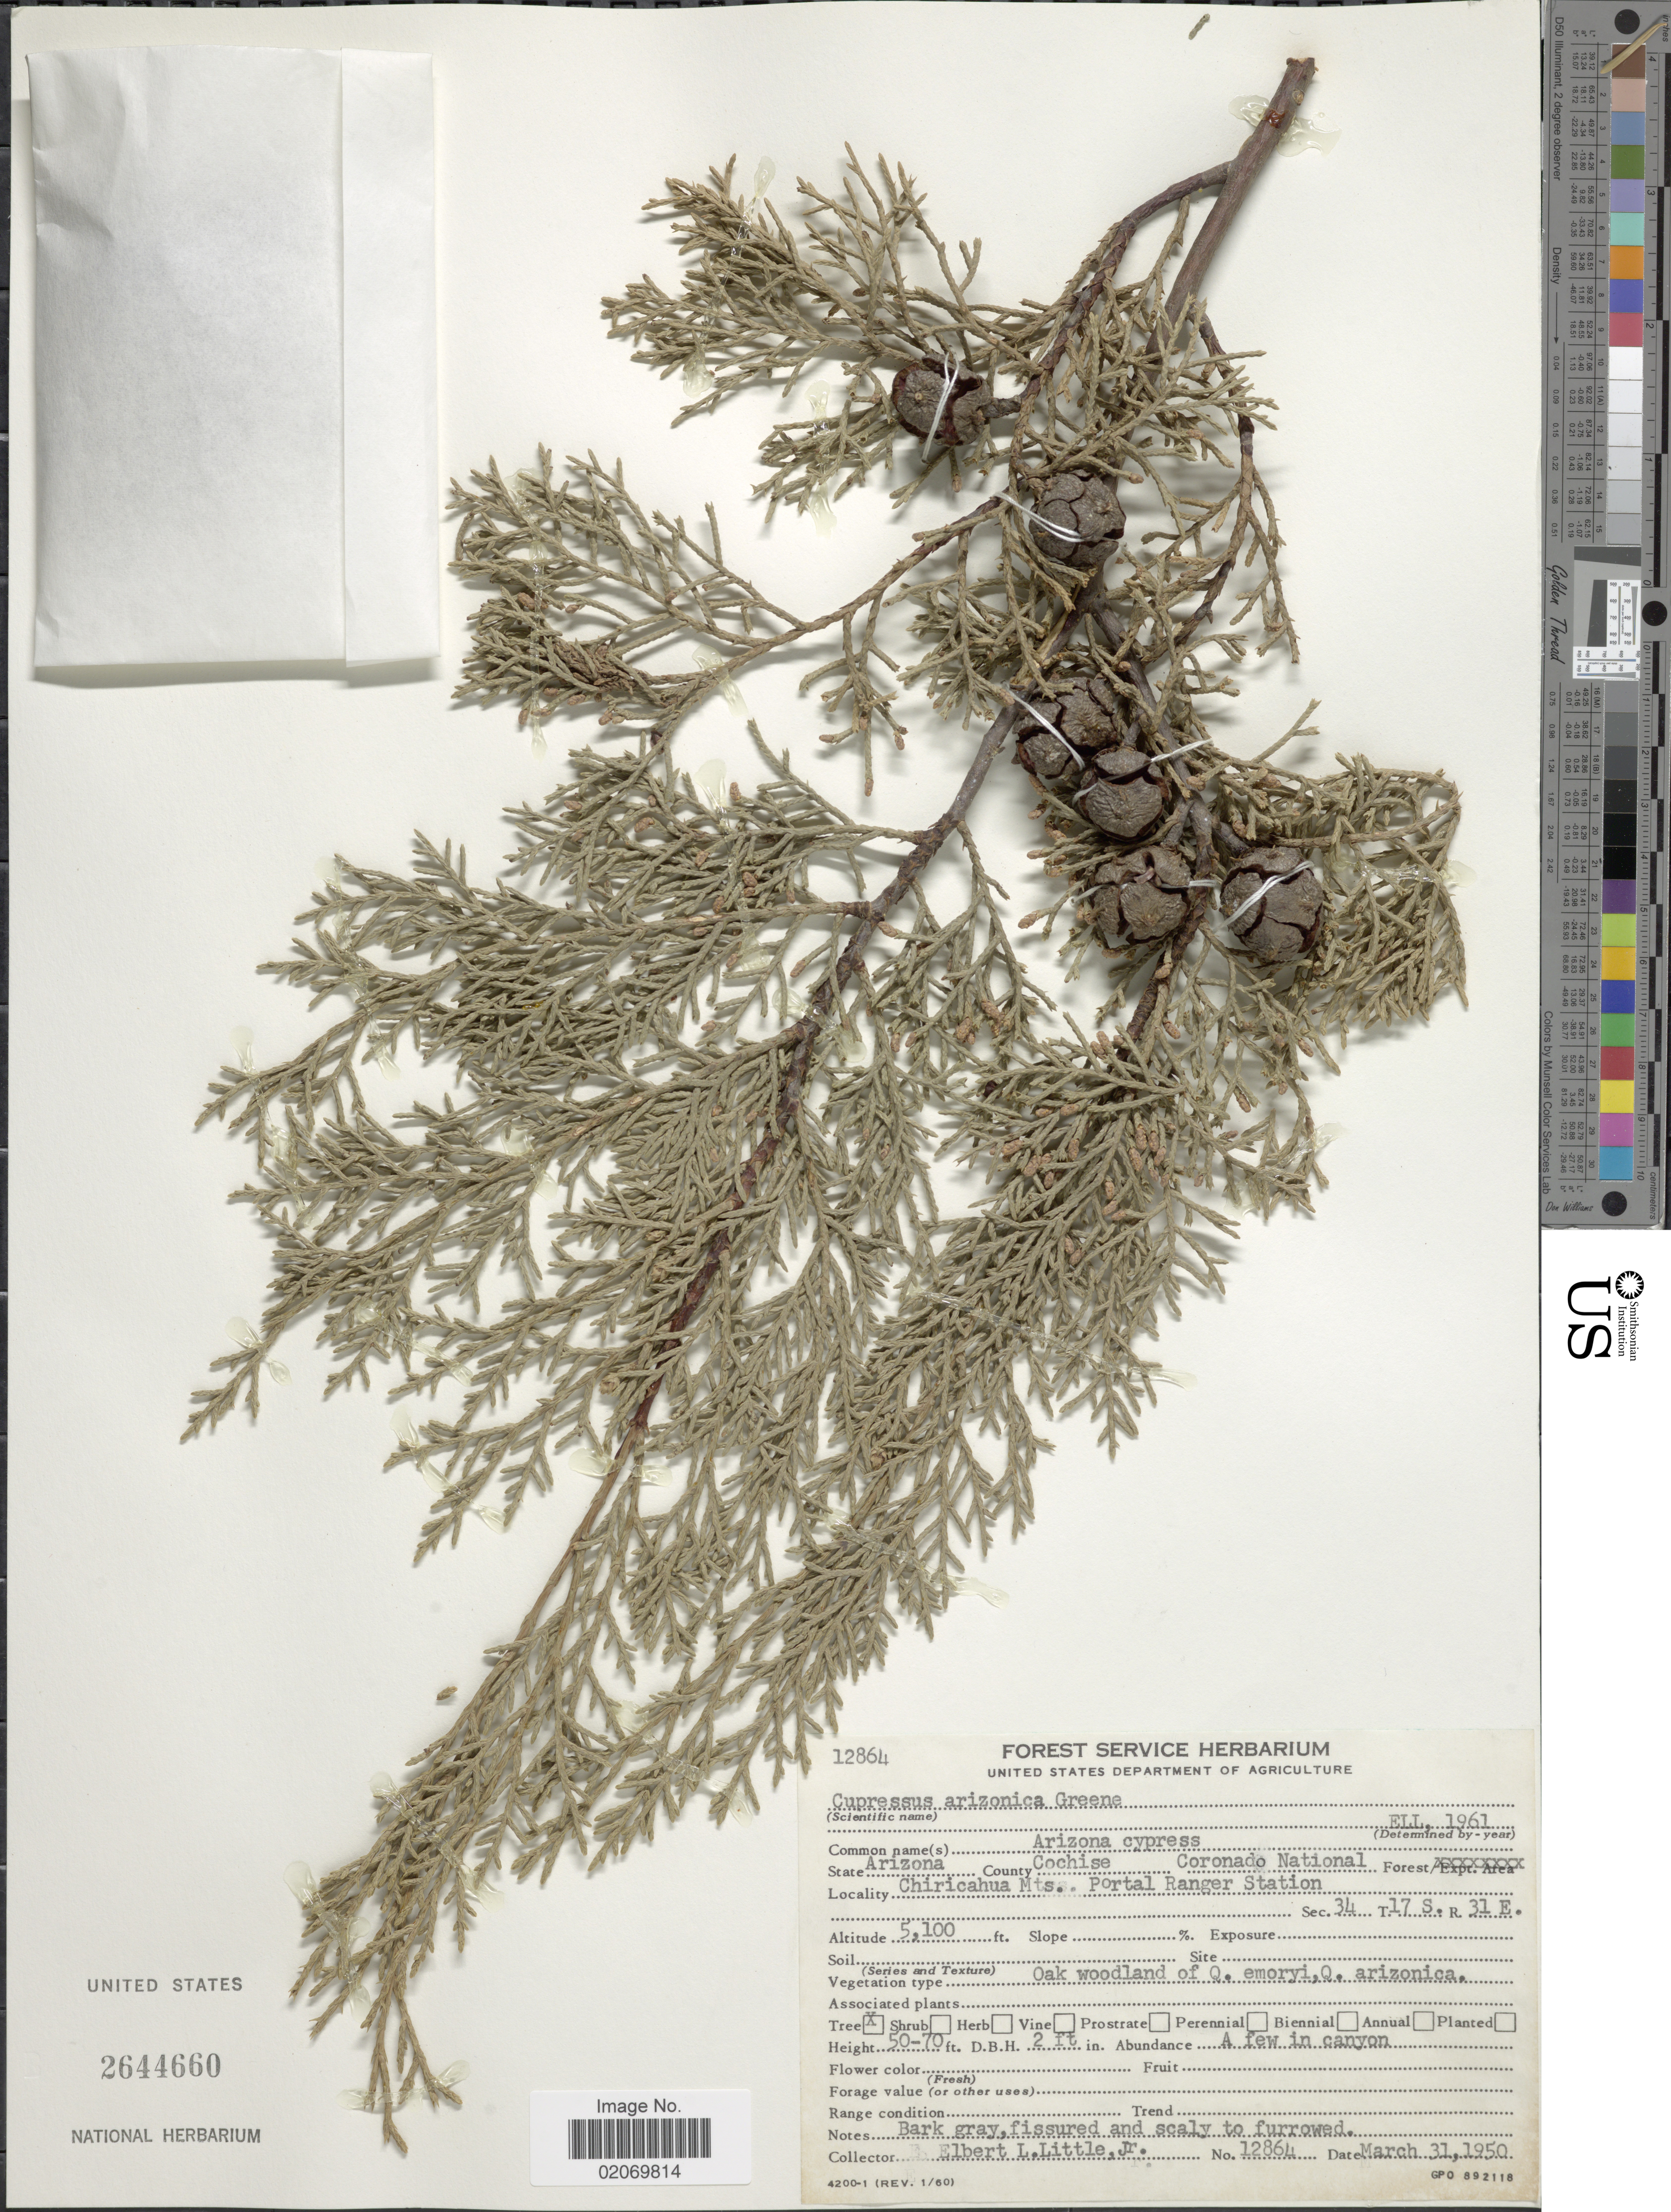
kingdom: Plantae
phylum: Tracheophyta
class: Pinopsida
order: Pinales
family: Cupressaceae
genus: Hesperocyparis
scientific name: Hesperocyparis arizonica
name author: (Greene) Bartel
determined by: (US) Smithsonian Institution - National Museum of Natural History - Department of Botany (UNITED STATES)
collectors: E. L. Little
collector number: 12684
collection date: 1950-03-31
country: United States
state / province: Arizona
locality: Arizona Cypress, County Cochise Coronado National, Chiricahua Mts., Portal Ranger Station, Sec. 34 T17S. R 31E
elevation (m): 1554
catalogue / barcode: US 2644660